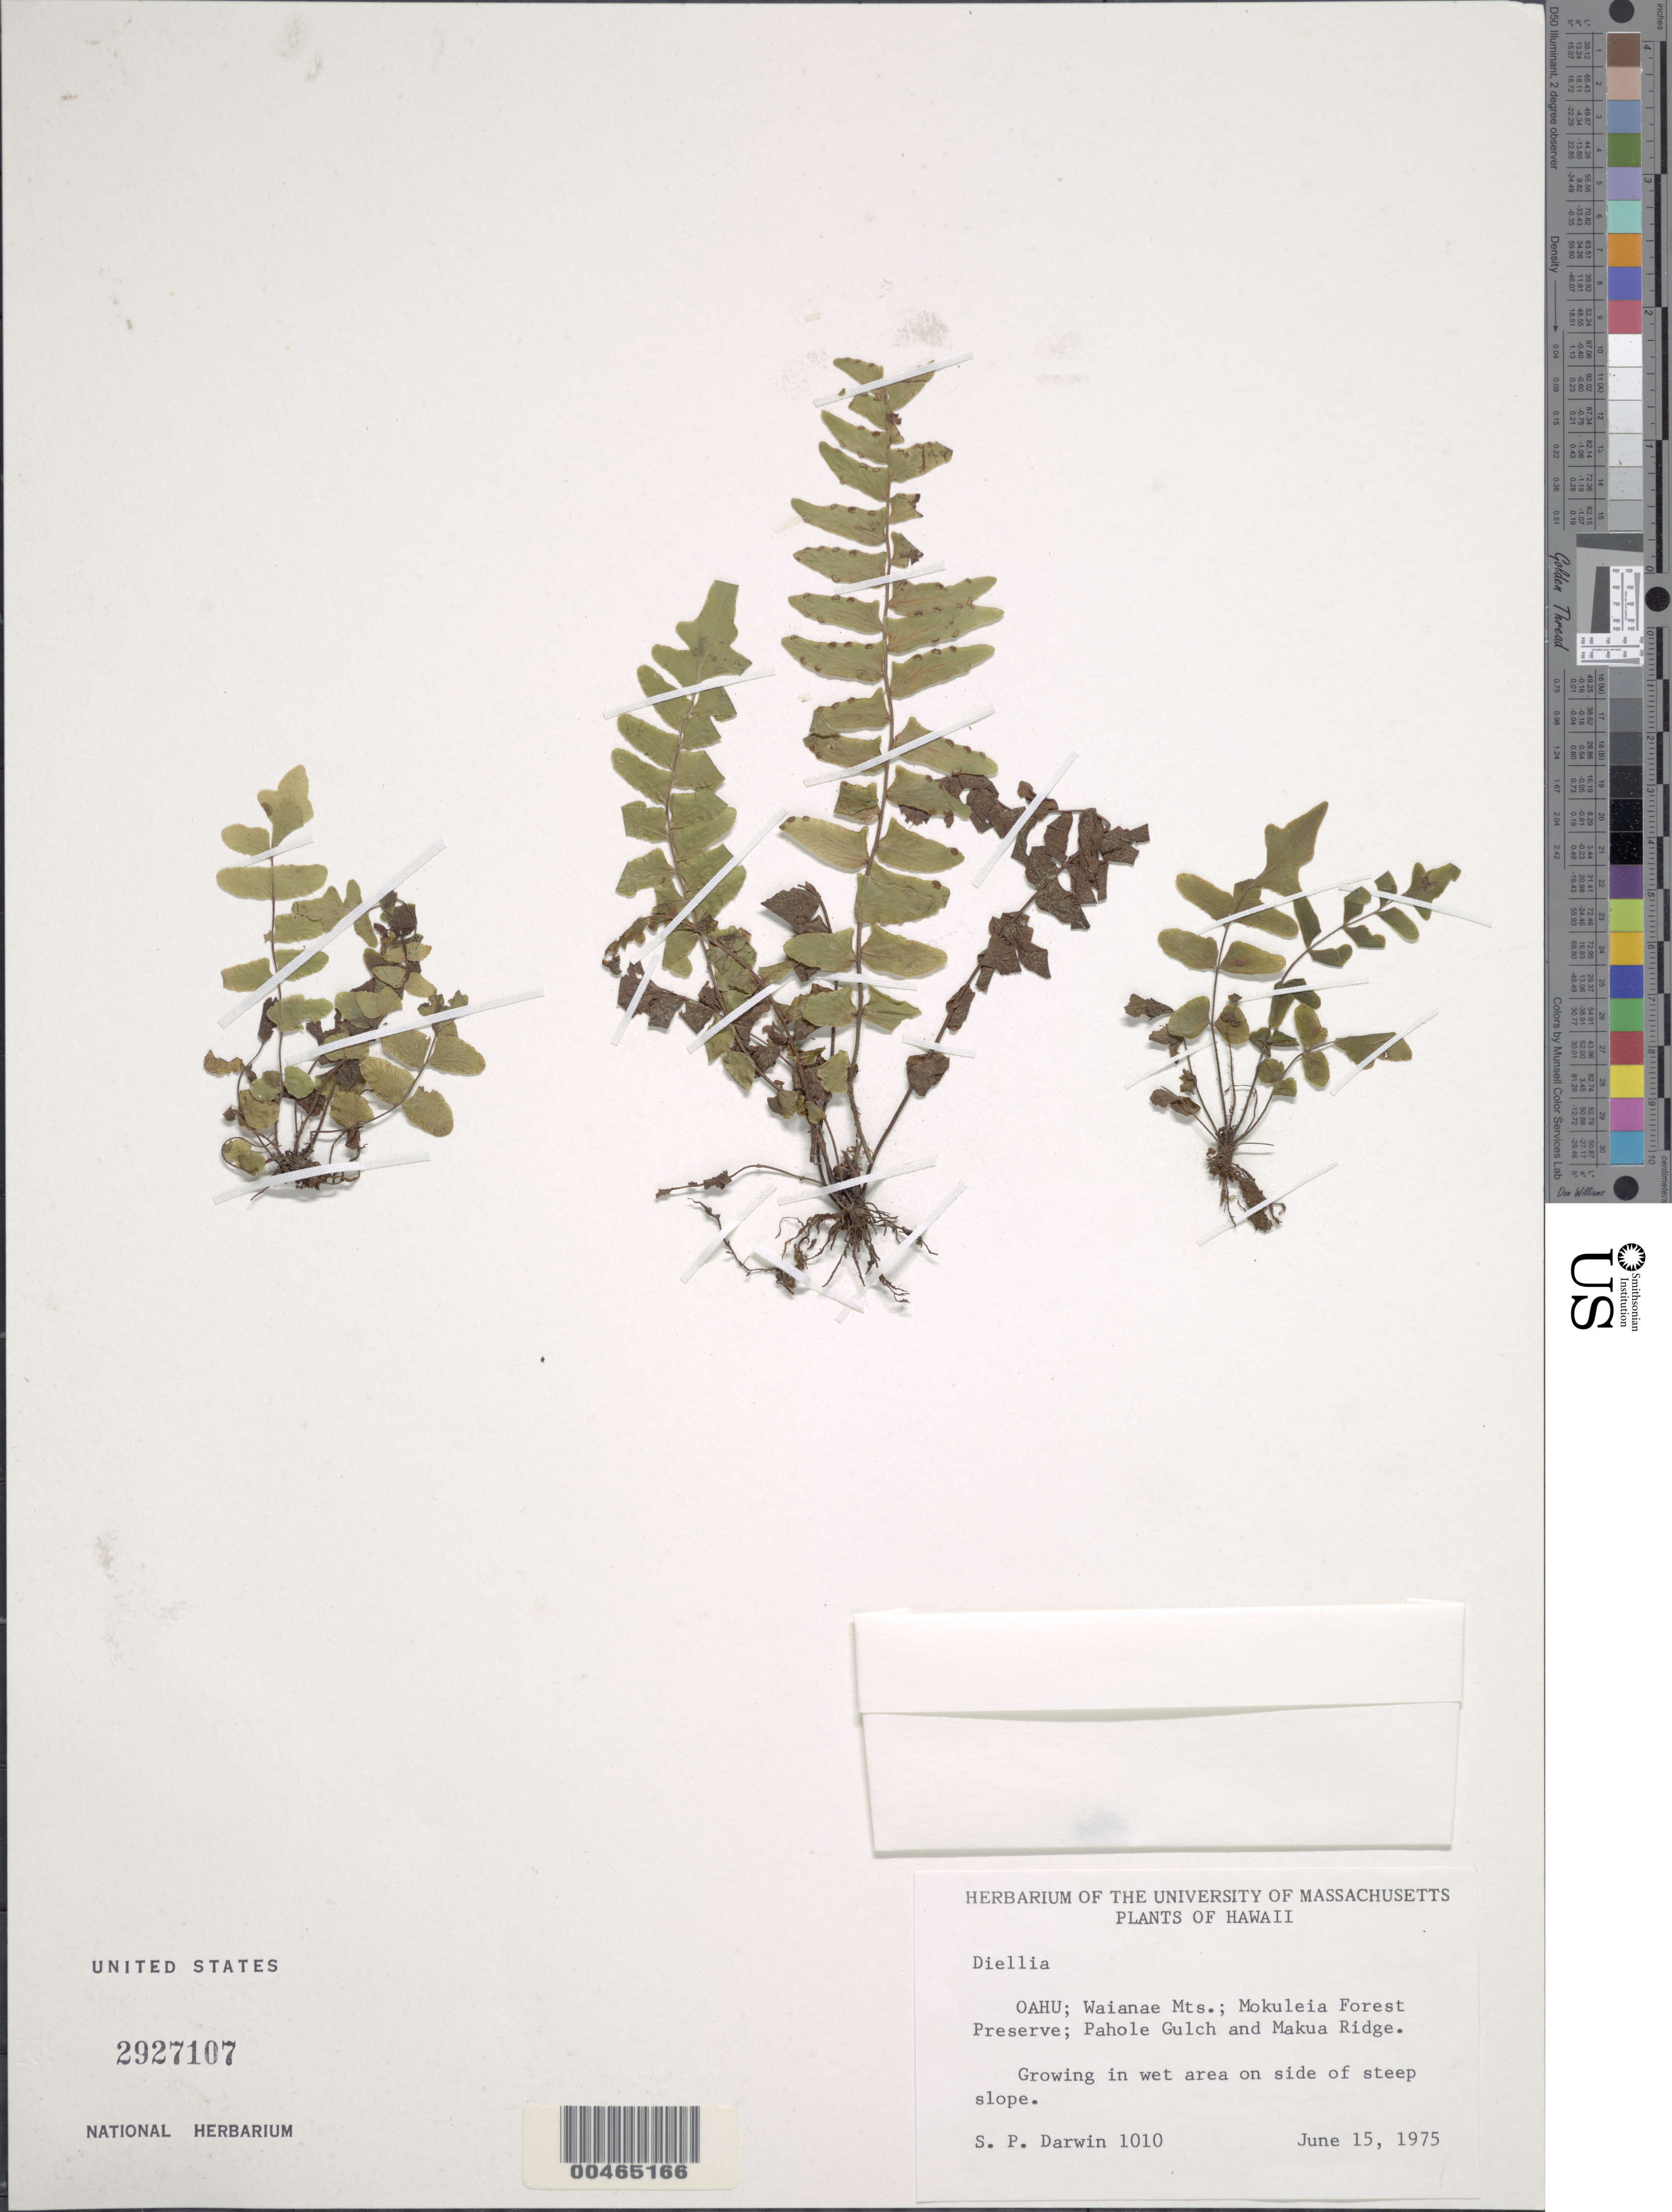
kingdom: Plantae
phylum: Tracheophyta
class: Polypodiopsida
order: Polypodiales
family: Aspleniaceae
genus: Asplenium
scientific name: Asplenium sp.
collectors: S. P. Darwin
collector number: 1010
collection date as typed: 15 Jun 1975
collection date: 1975-06-15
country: United States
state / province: Hawaii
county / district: Honolulu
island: Oahu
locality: Waianae Mountains, Mokuleia Forest Preserve, Pahole Gulch and Makua Ridge, Oahu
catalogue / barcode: US 2927107